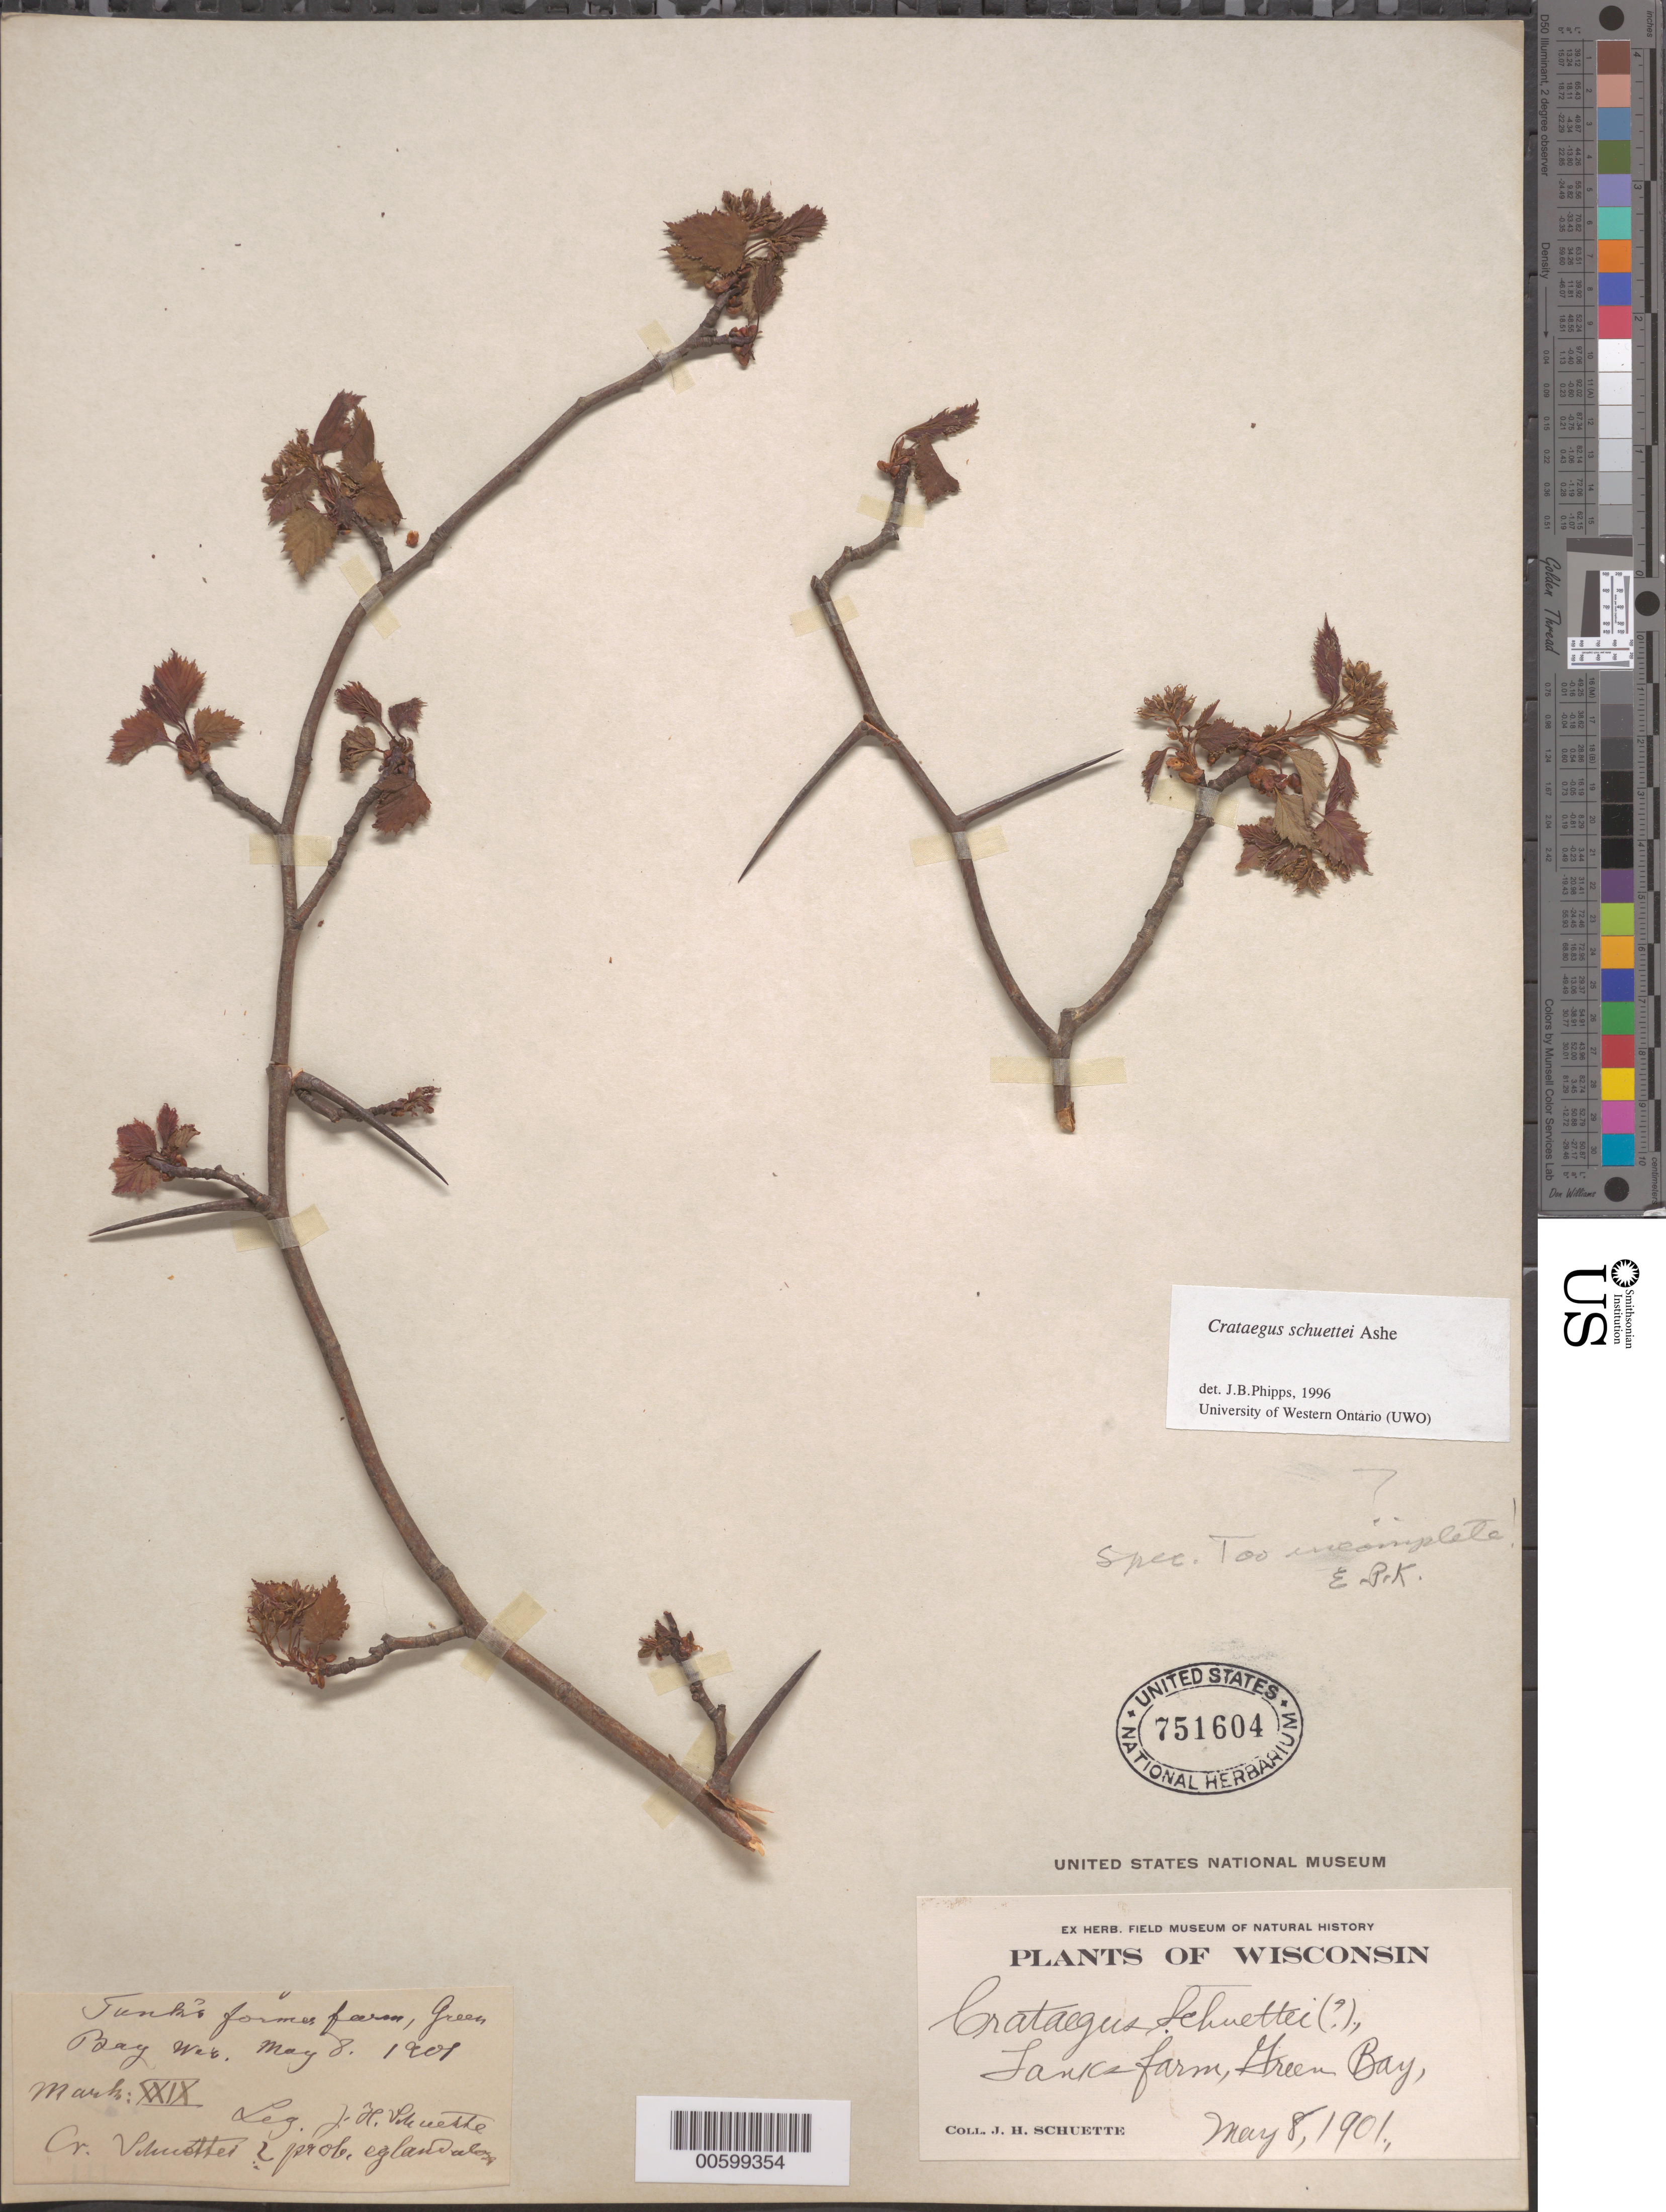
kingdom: Plantae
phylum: Tracheophyta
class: Magnoliopsida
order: Rosales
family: Rosaceae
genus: Crataegus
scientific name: Crataegus schuettei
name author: Ashe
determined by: Phipps, James B., (UWO), University of Western Ontario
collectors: J. H. Schuette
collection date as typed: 08 May 1901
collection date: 1901-05-08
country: United States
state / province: Wisconsin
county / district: Brown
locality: Tanks farm, Green Bay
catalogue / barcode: US 751604